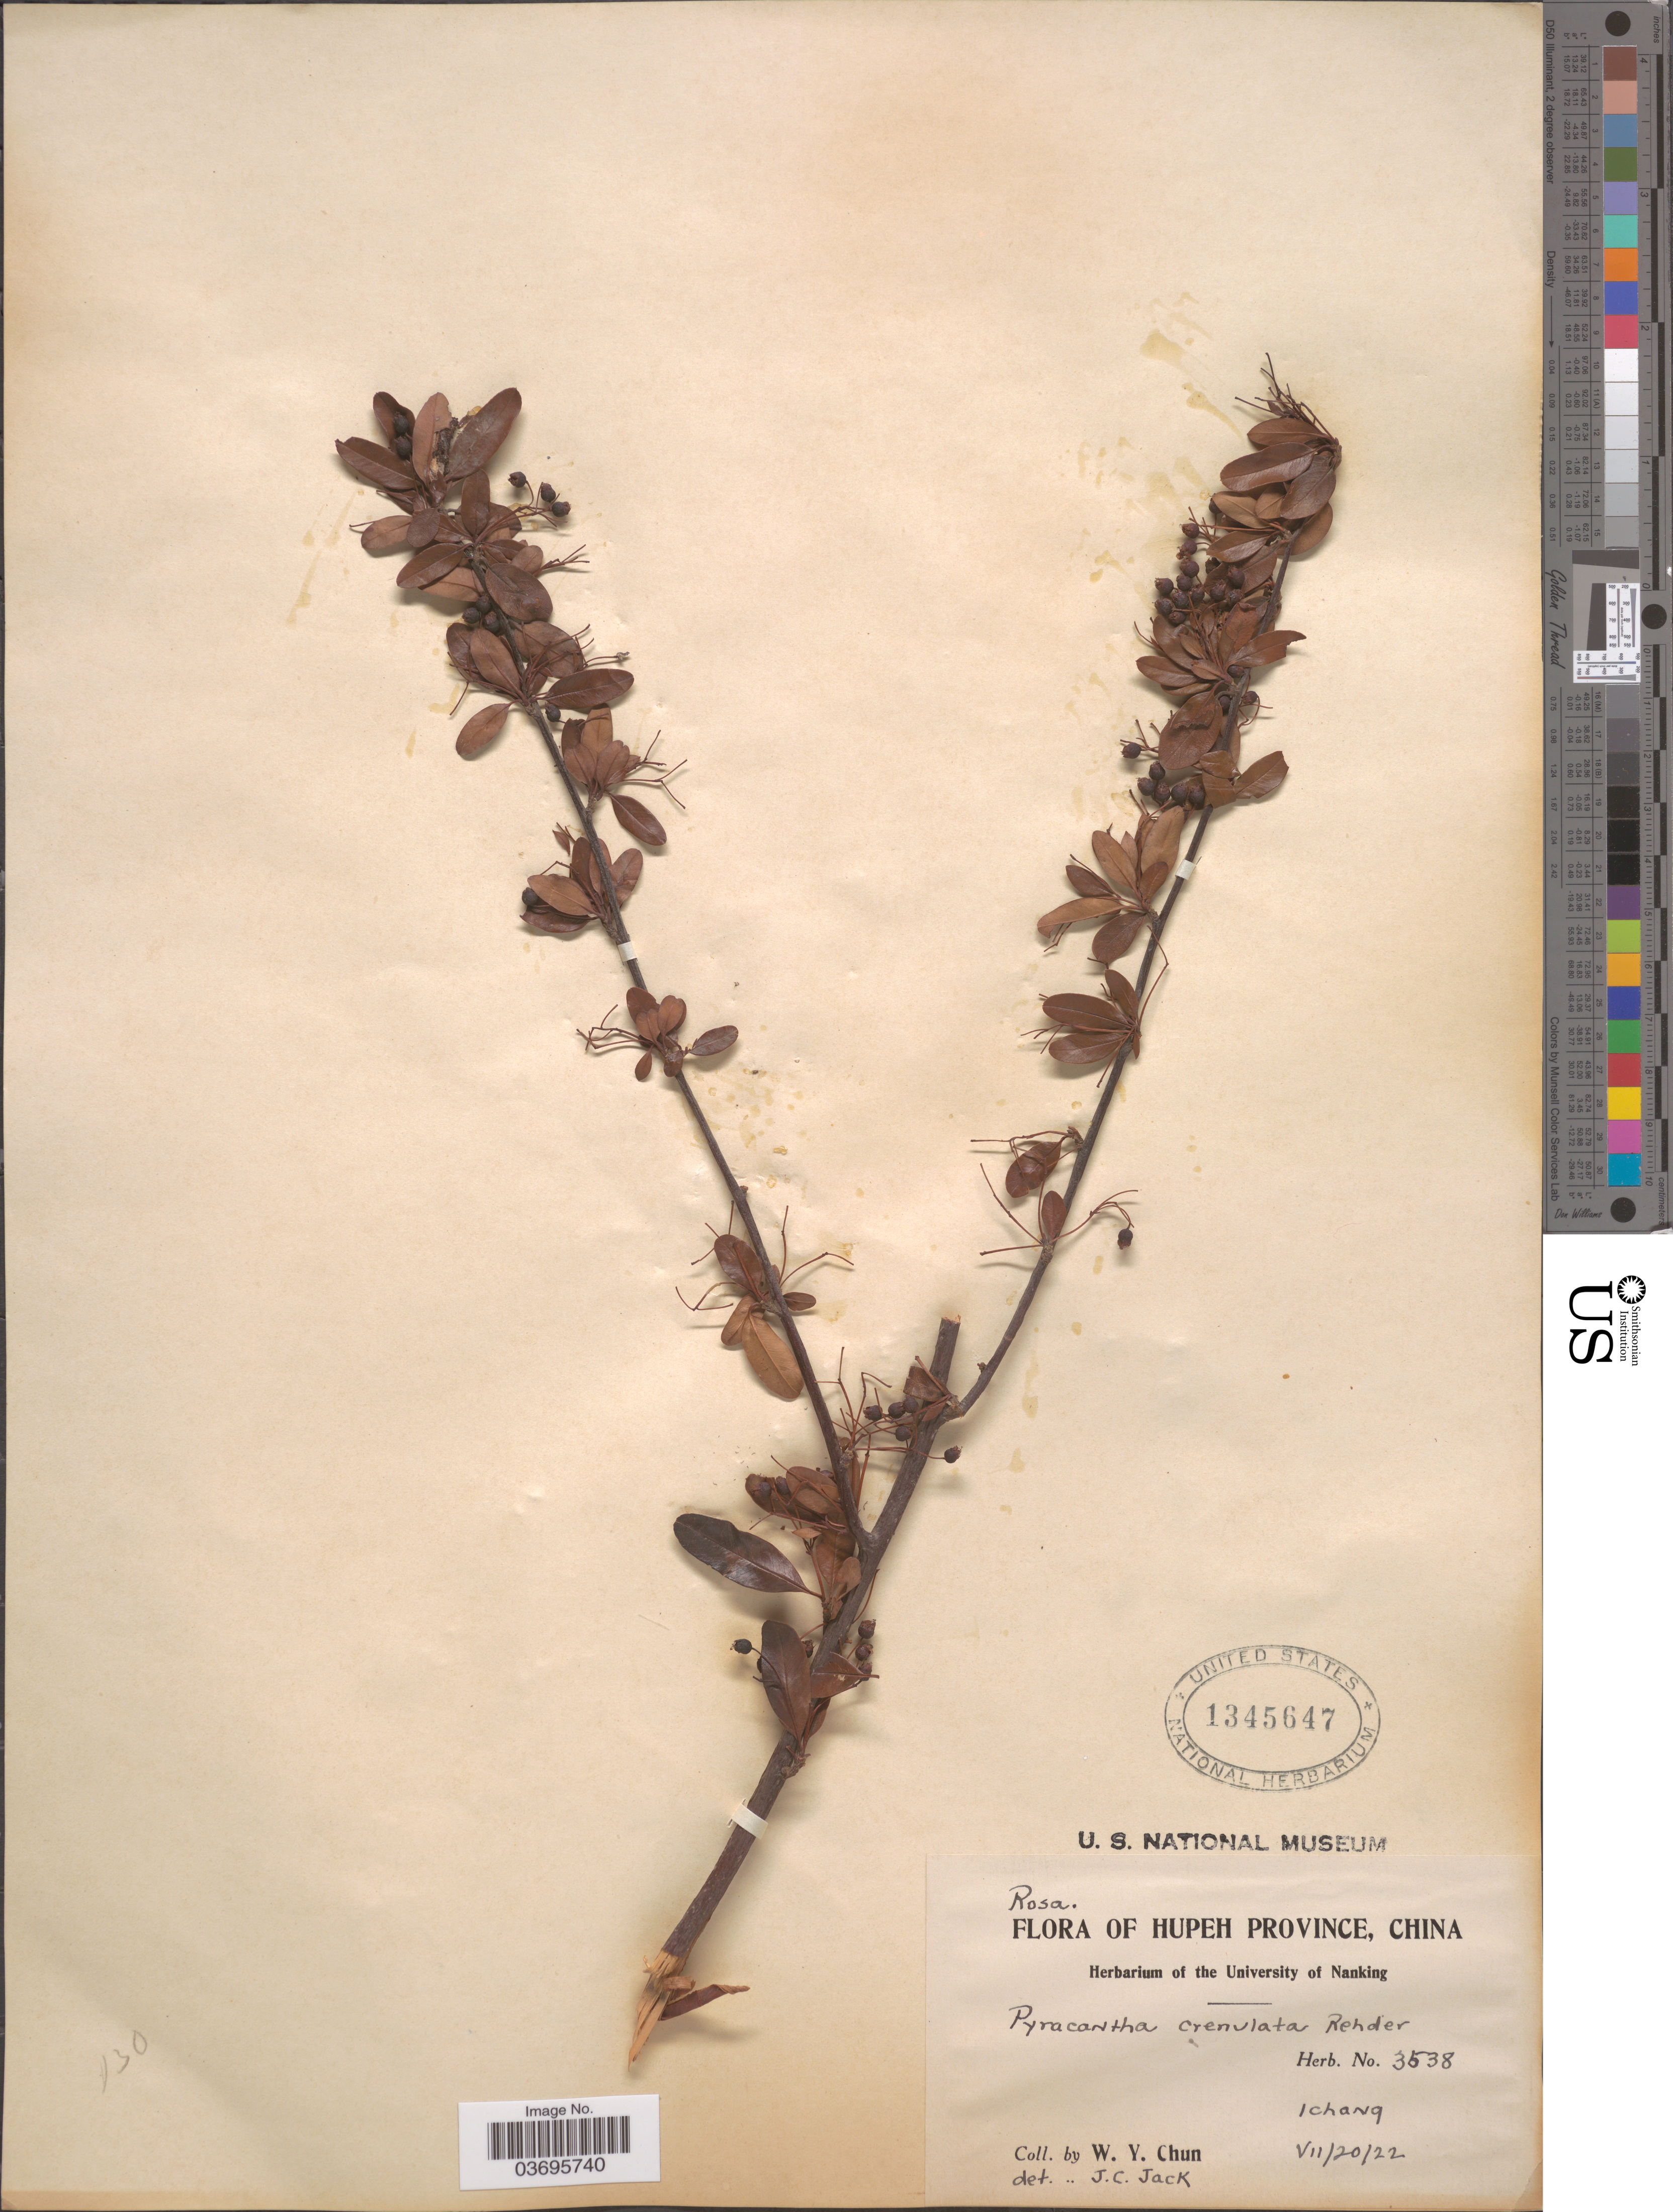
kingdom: Plantae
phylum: Tracheophyta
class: Magnoliopsida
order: Rosales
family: Rosaceae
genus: Pyracantha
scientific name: Pyracantha crenulata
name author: (D. Don) M. Roem.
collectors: W. Y. Chun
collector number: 3538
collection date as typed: Transcribed d/m/y: 20/7/22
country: China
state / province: Hubei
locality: Hupeh Province. Ichang.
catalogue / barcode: US 1345647